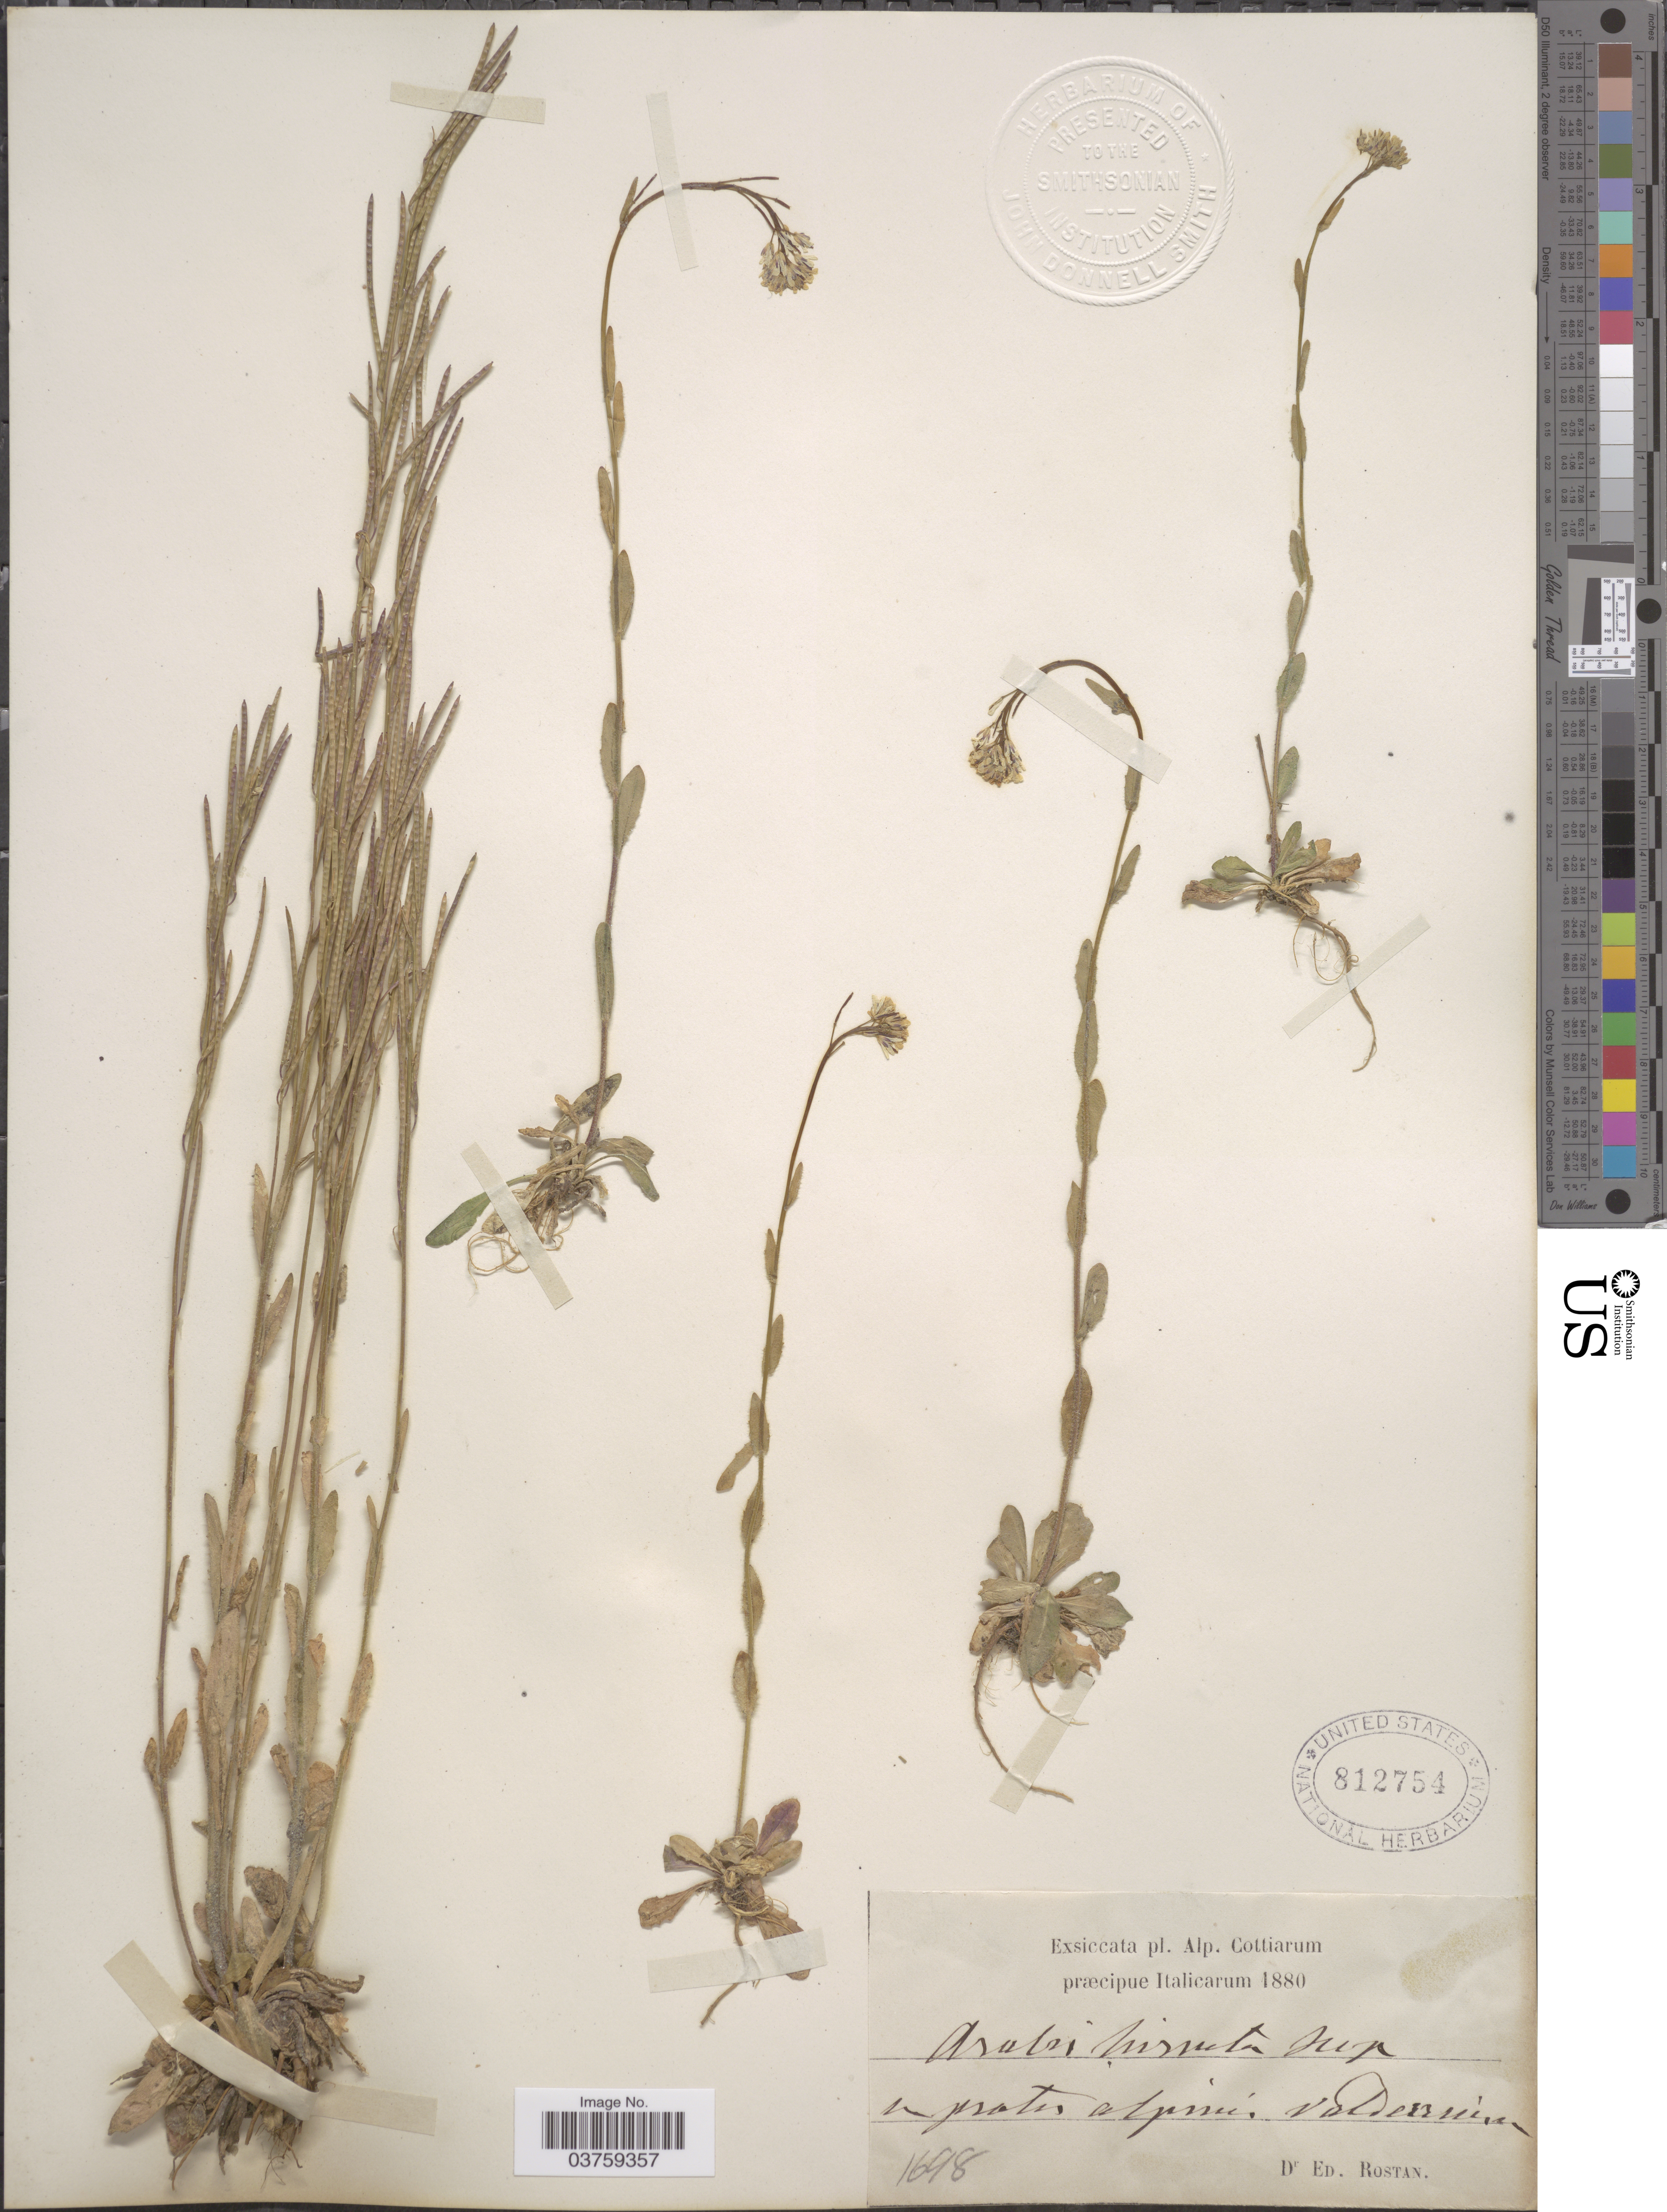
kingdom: Plantae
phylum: Tracheophyta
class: Magnoliopsida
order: Brassicales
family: Brassicaceae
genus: Arabis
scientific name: Arabis hirsuta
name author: (L.) Scop.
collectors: E. Rostan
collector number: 1698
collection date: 1880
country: Italy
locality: Alp. Cottiarum præcipue Italicarum. In pratis alpinis val Dernias [interpreted].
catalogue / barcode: US 812754